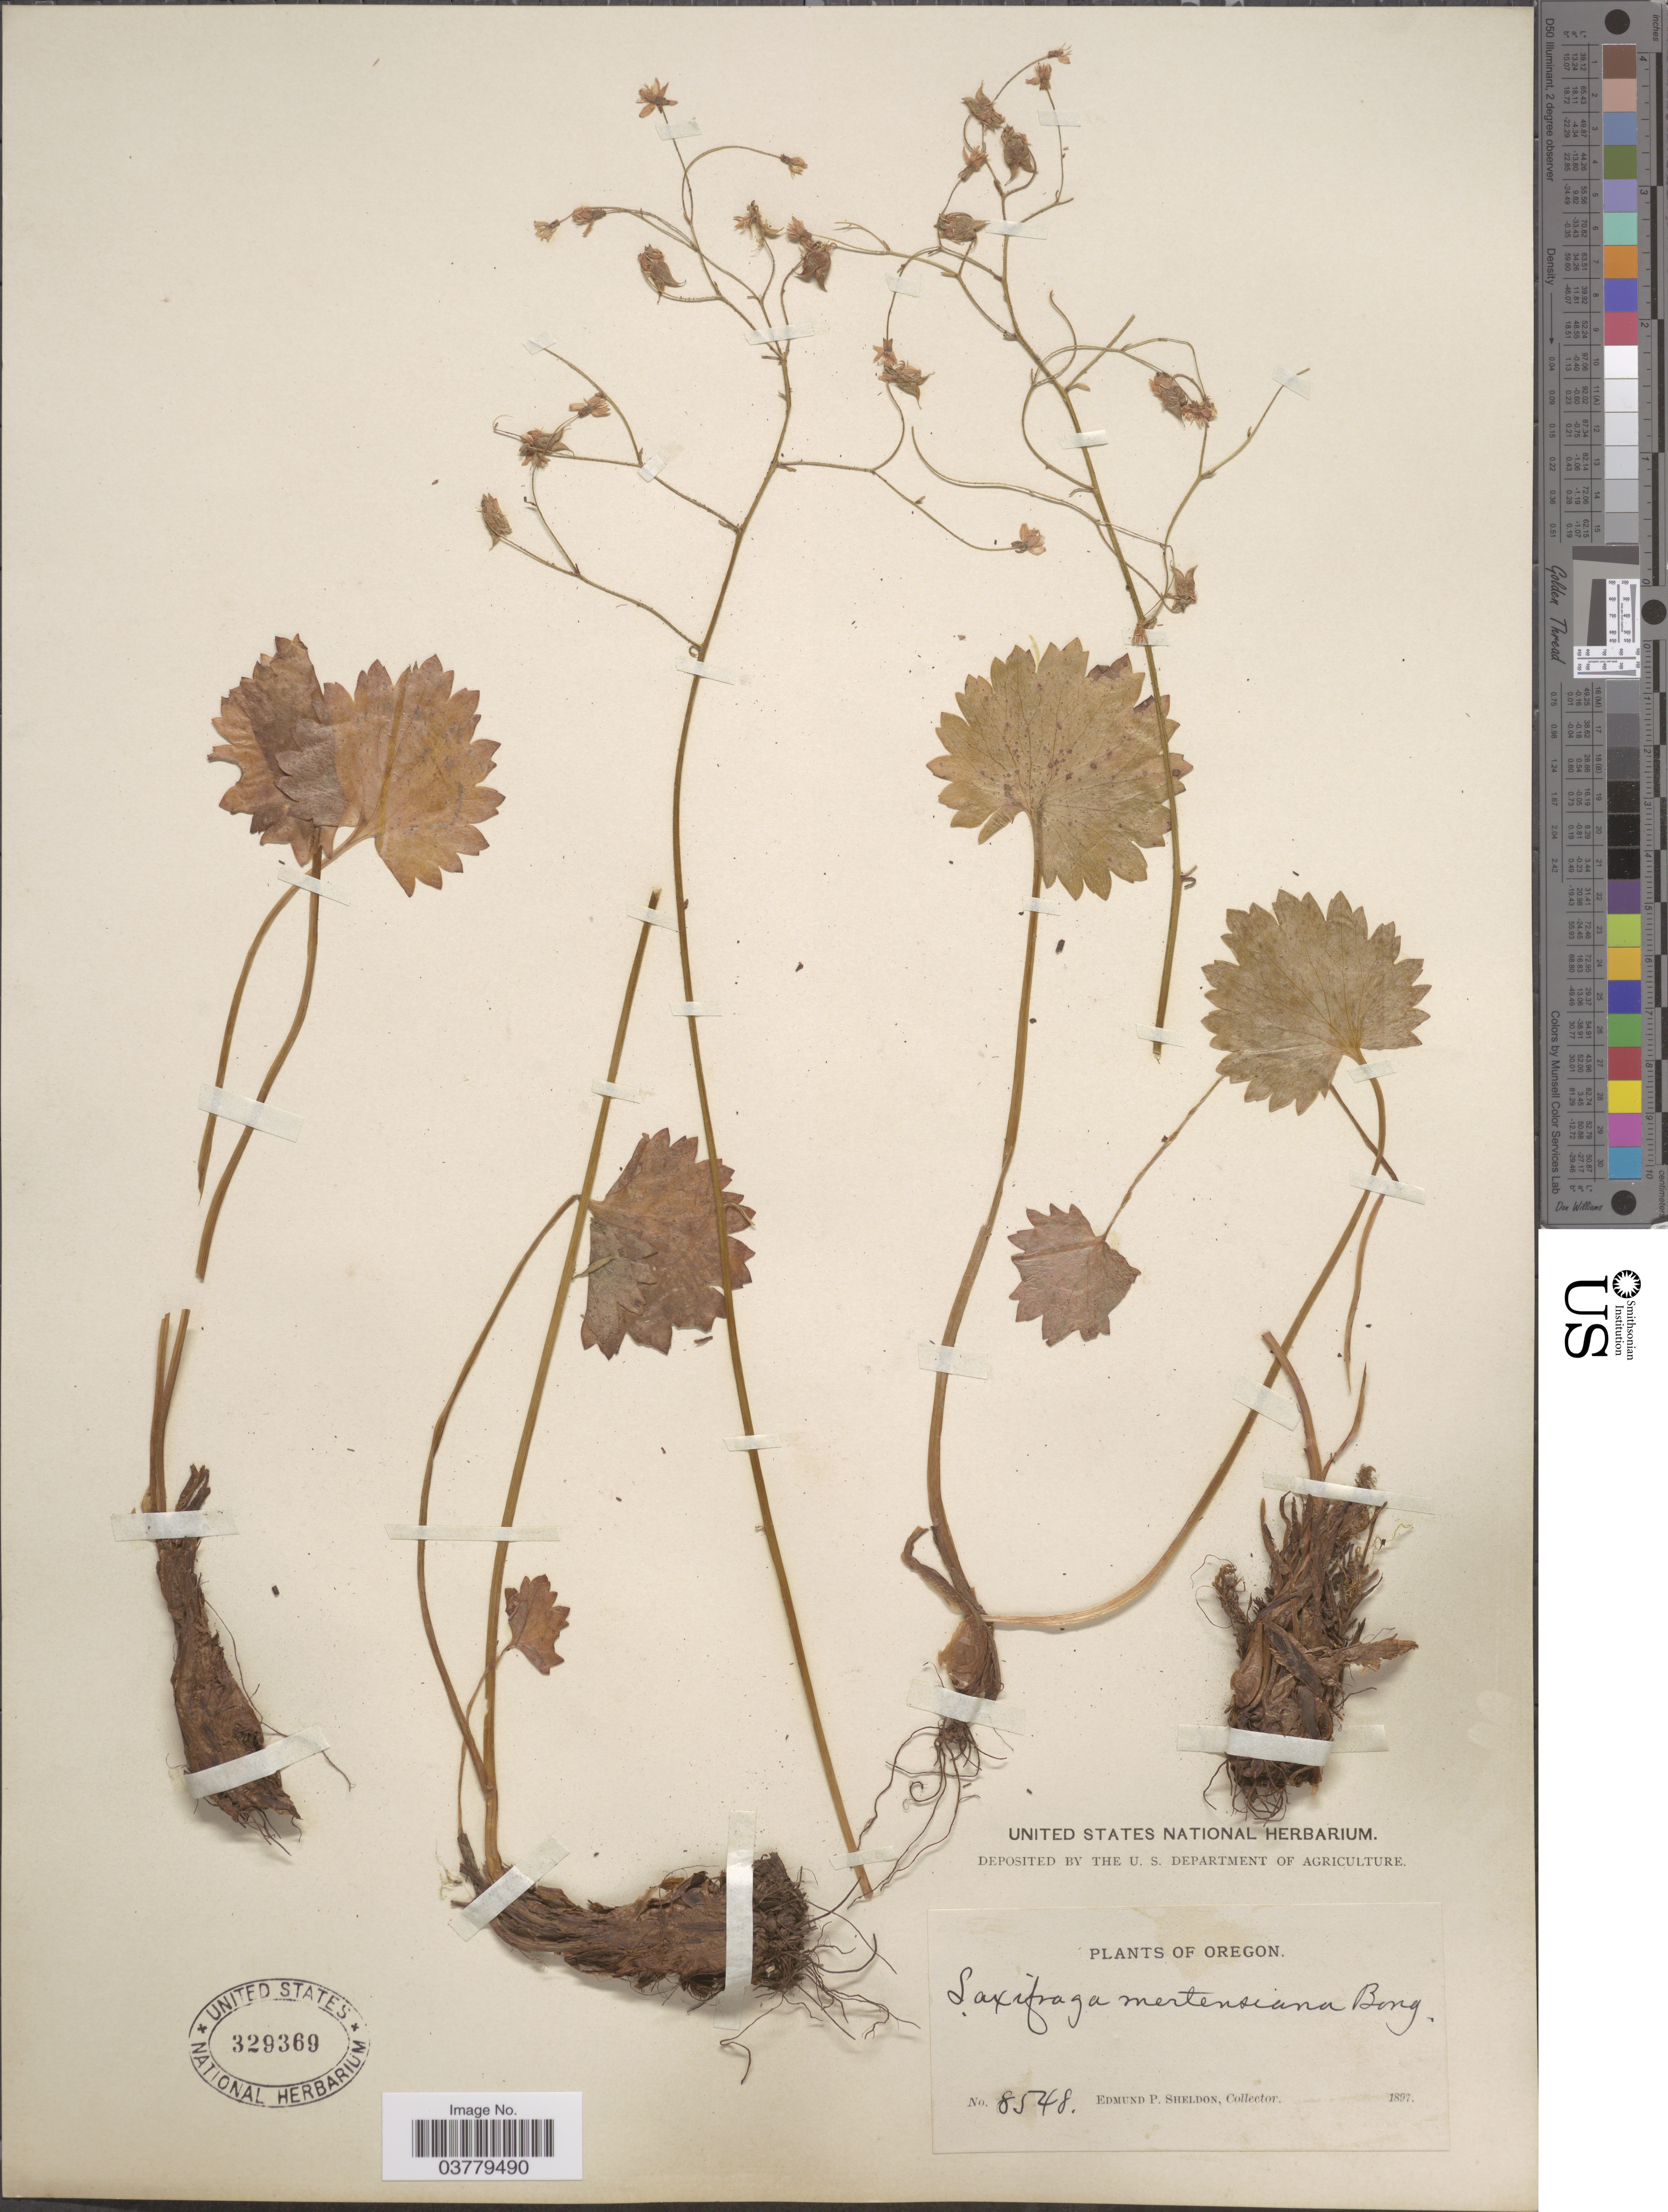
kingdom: Plantae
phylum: Tracheophyta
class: Magnoliopsida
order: Saxifragales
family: Saxifragaceae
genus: Saxifraga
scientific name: Saxifraga mertensiana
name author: Bong.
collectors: E. P. Sheldon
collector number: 8548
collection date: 1897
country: United States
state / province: Oregon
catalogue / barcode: US 329369